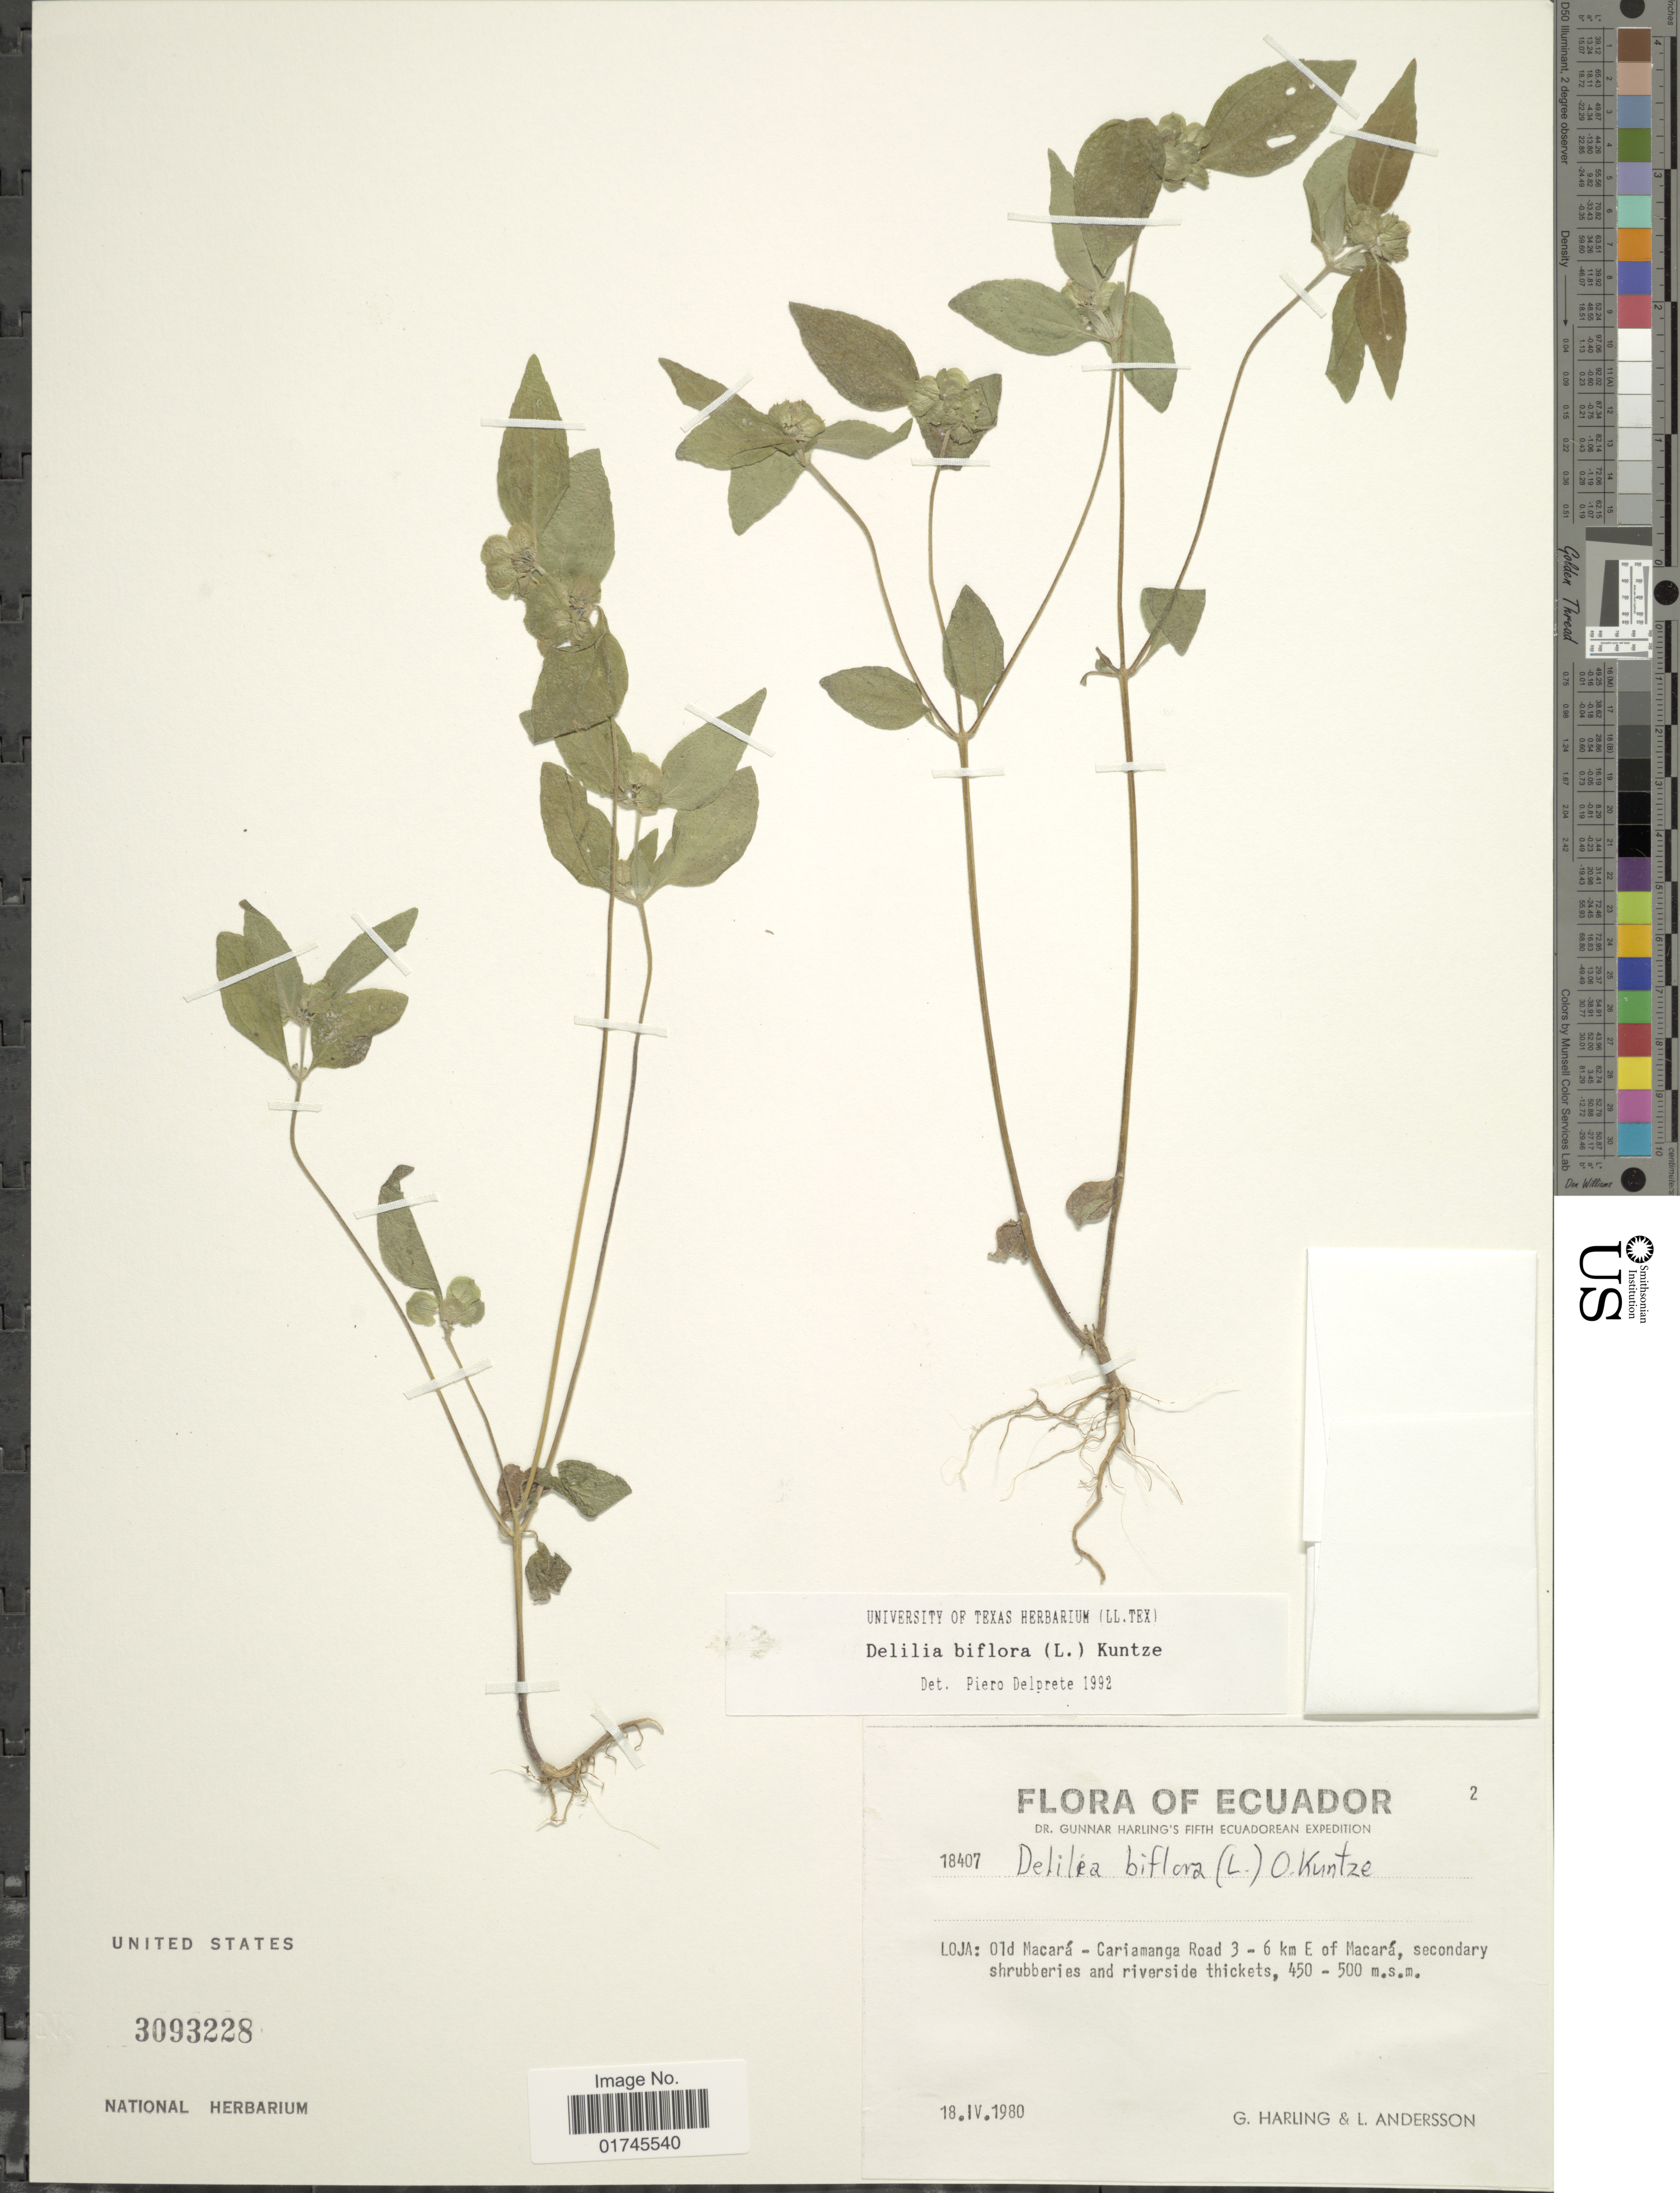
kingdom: Plantae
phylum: Tracheophyta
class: Magnoliopsida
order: Asterales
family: Asteraceae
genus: Delilia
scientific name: Delilia biflora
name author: (L.) Kuntze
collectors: G. Harling & L. Andersson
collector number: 18407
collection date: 1980-04-18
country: Ecuador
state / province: Loja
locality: Old Macará - Cariamanga Road 3-6 km E of Macará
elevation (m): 450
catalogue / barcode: US 3093228